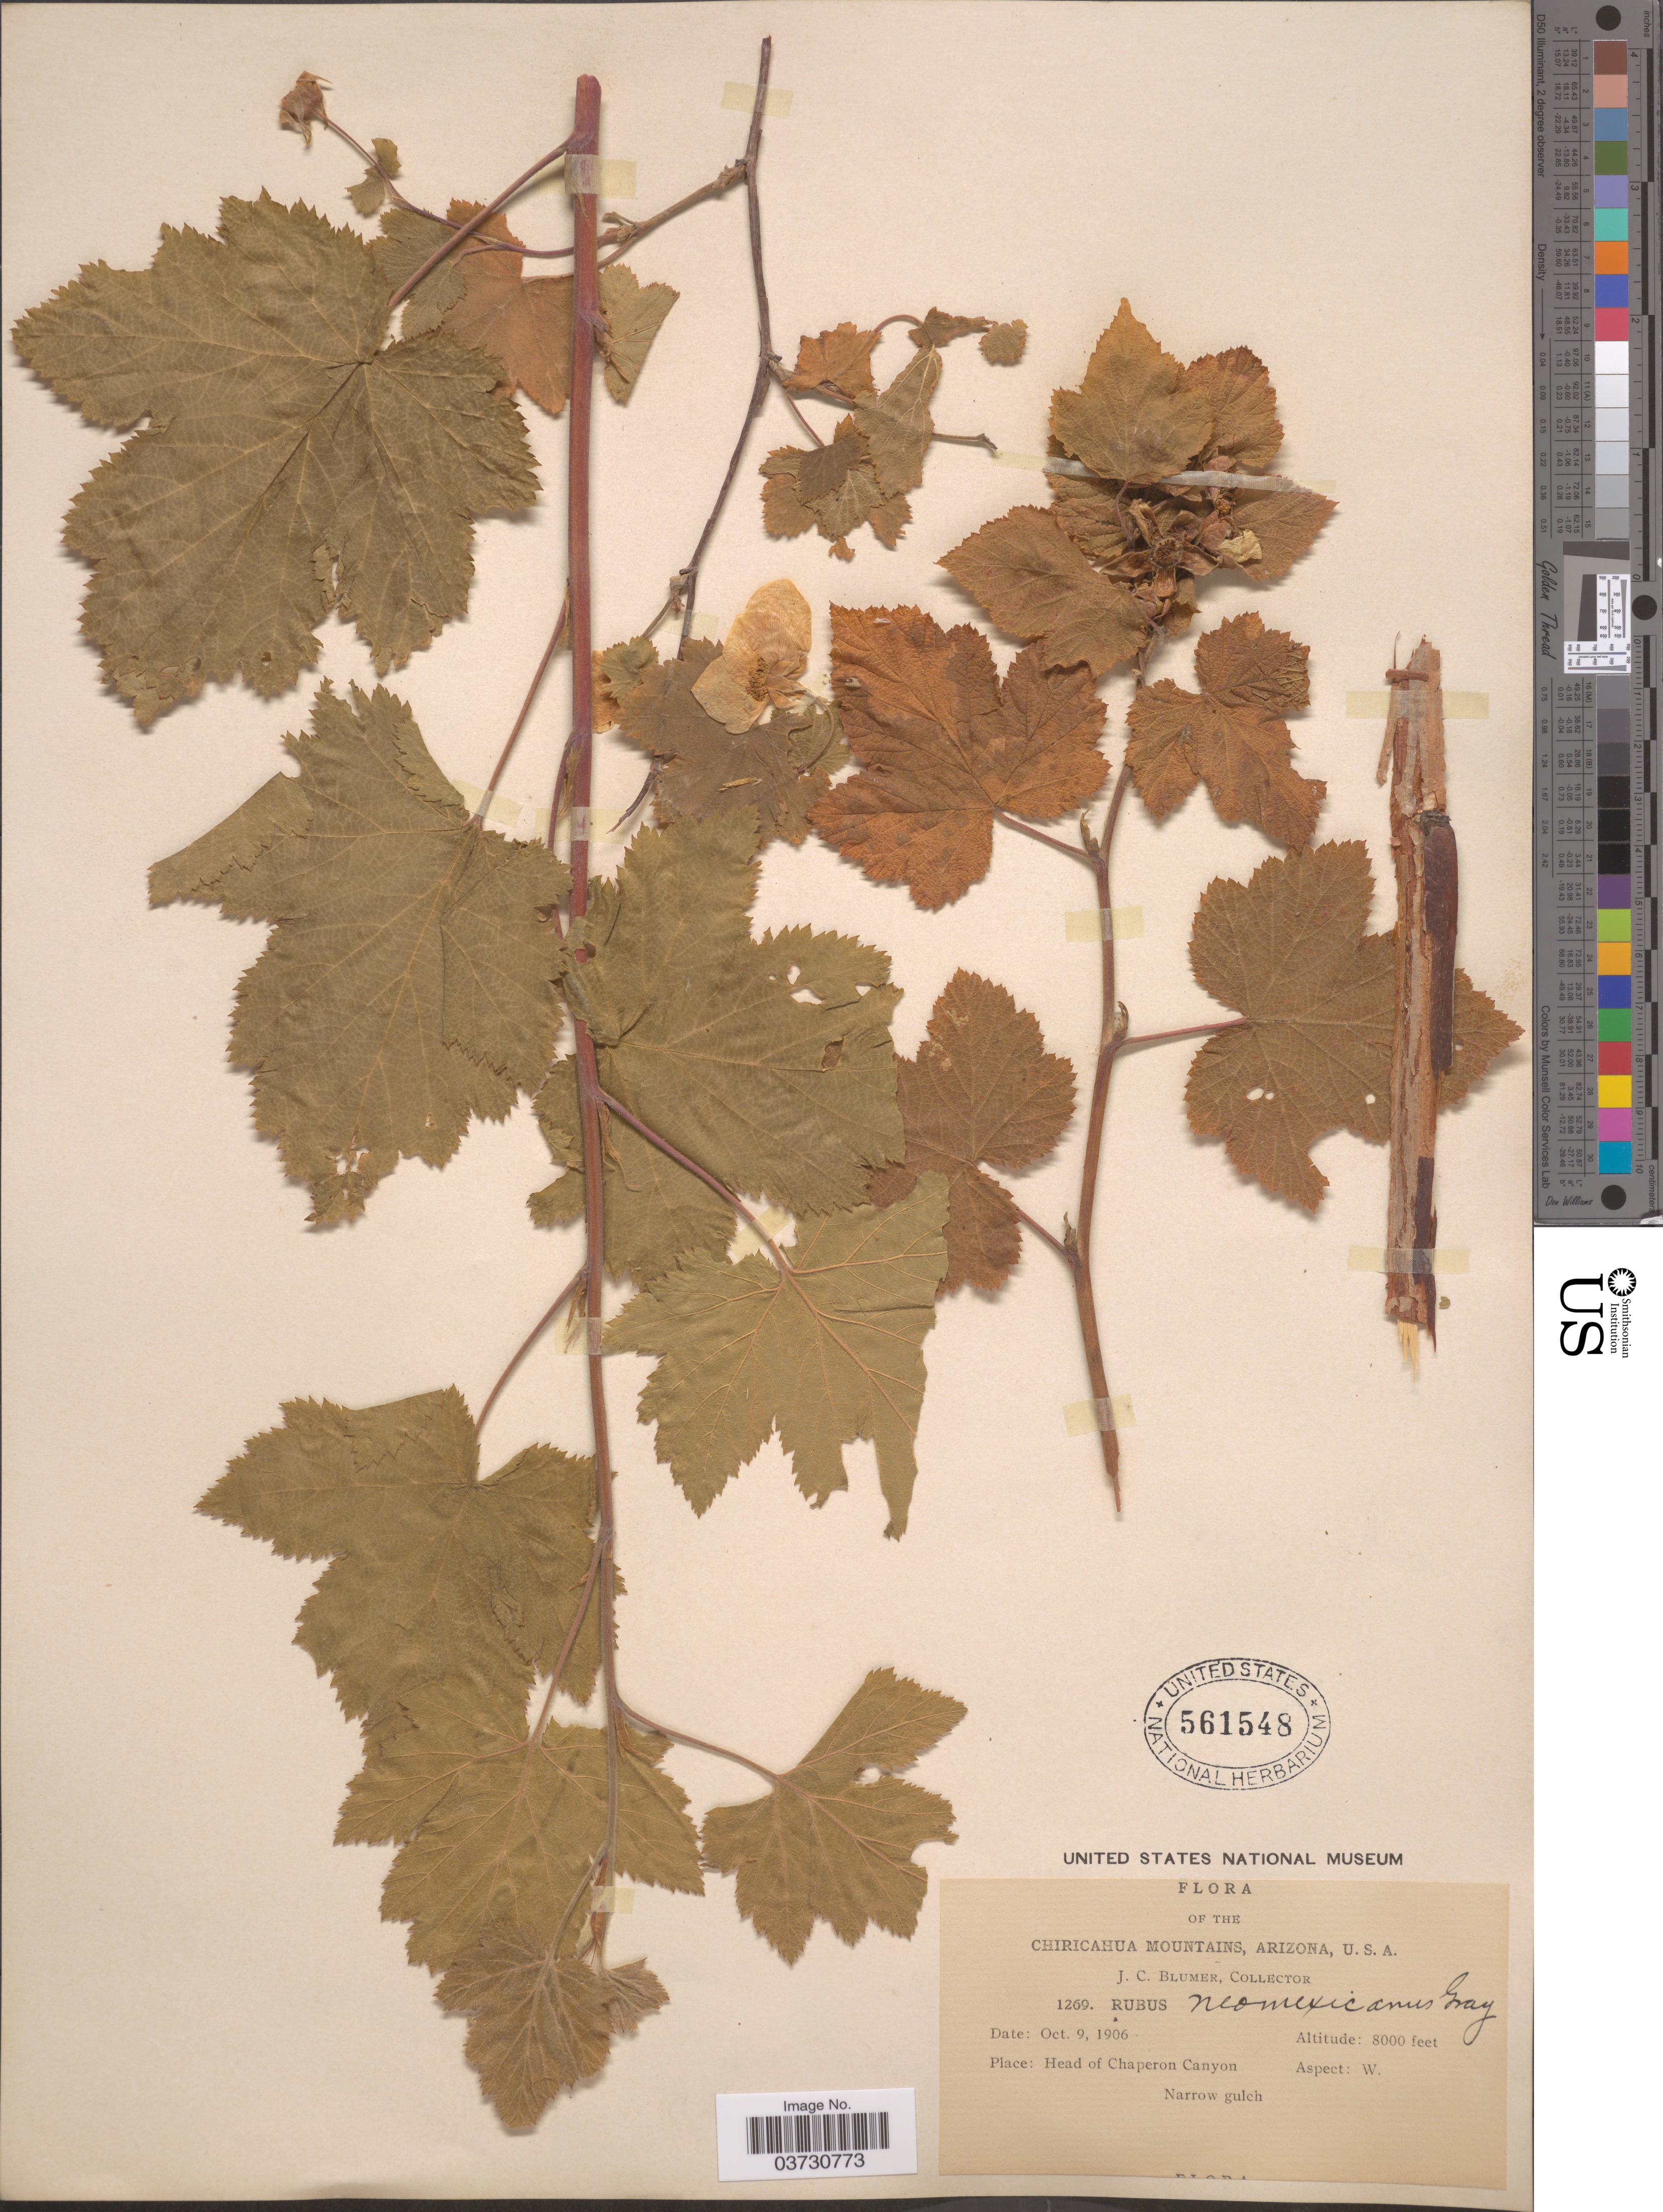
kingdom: Plantae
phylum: Tracheophyta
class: Magnoliopsida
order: Rosales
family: Rosaceae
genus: Rubus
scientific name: Rubus neomexicanus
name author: A. Gray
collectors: J. C. Blumer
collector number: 1269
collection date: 1906-10-09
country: United States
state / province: Arizona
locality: Chiricahua Mountains. Head of Chaperon Canyon.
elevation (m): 2438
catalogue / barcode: US 561548